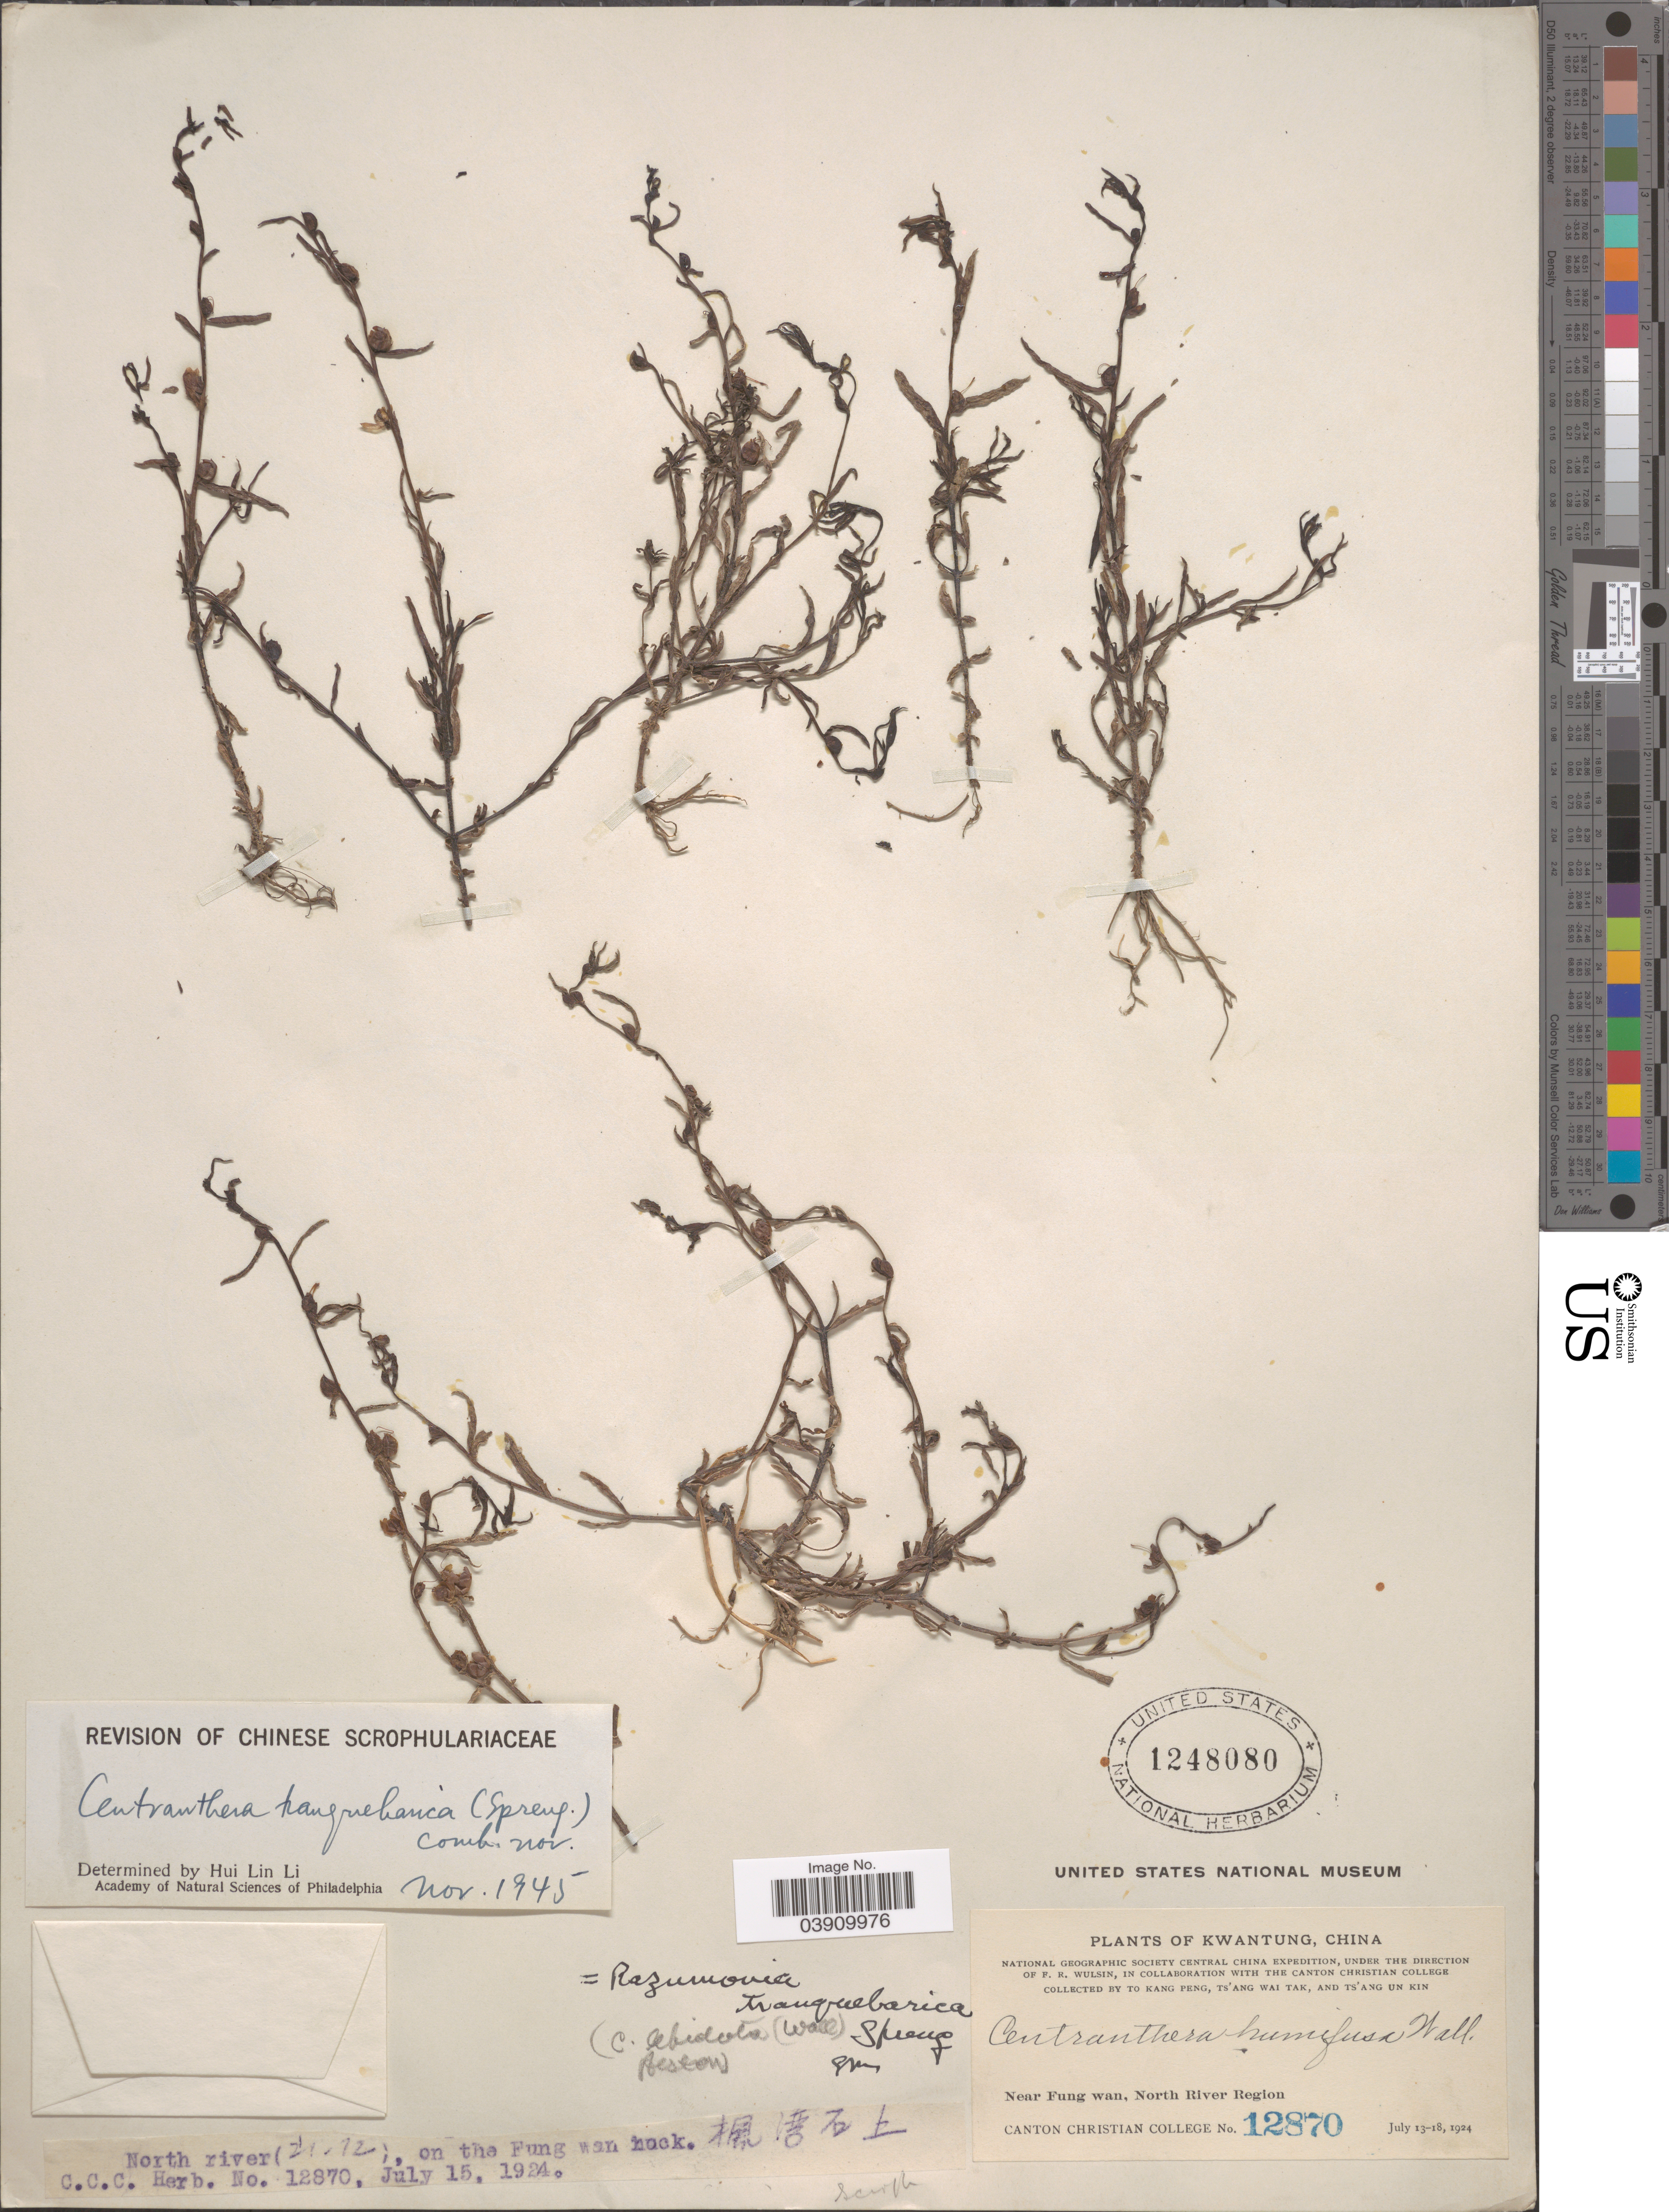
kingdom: Plantae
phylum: Tracheophyta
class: Magnoliopsida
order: Lamiales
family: Orobanchaceae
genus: Centranthera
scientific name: Centranthera tranquebarica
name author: (Spreng.) Merr.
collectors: T. K. Peng, W. T. Tsang & Ts' Ang Un Kin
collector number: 12870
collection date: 1924-07-15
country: China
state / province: Guangdong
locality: Kwangtung. Near Fung wan, North River Region. North River (X), on the Fung wan hock. X.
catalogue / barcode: US 1248080